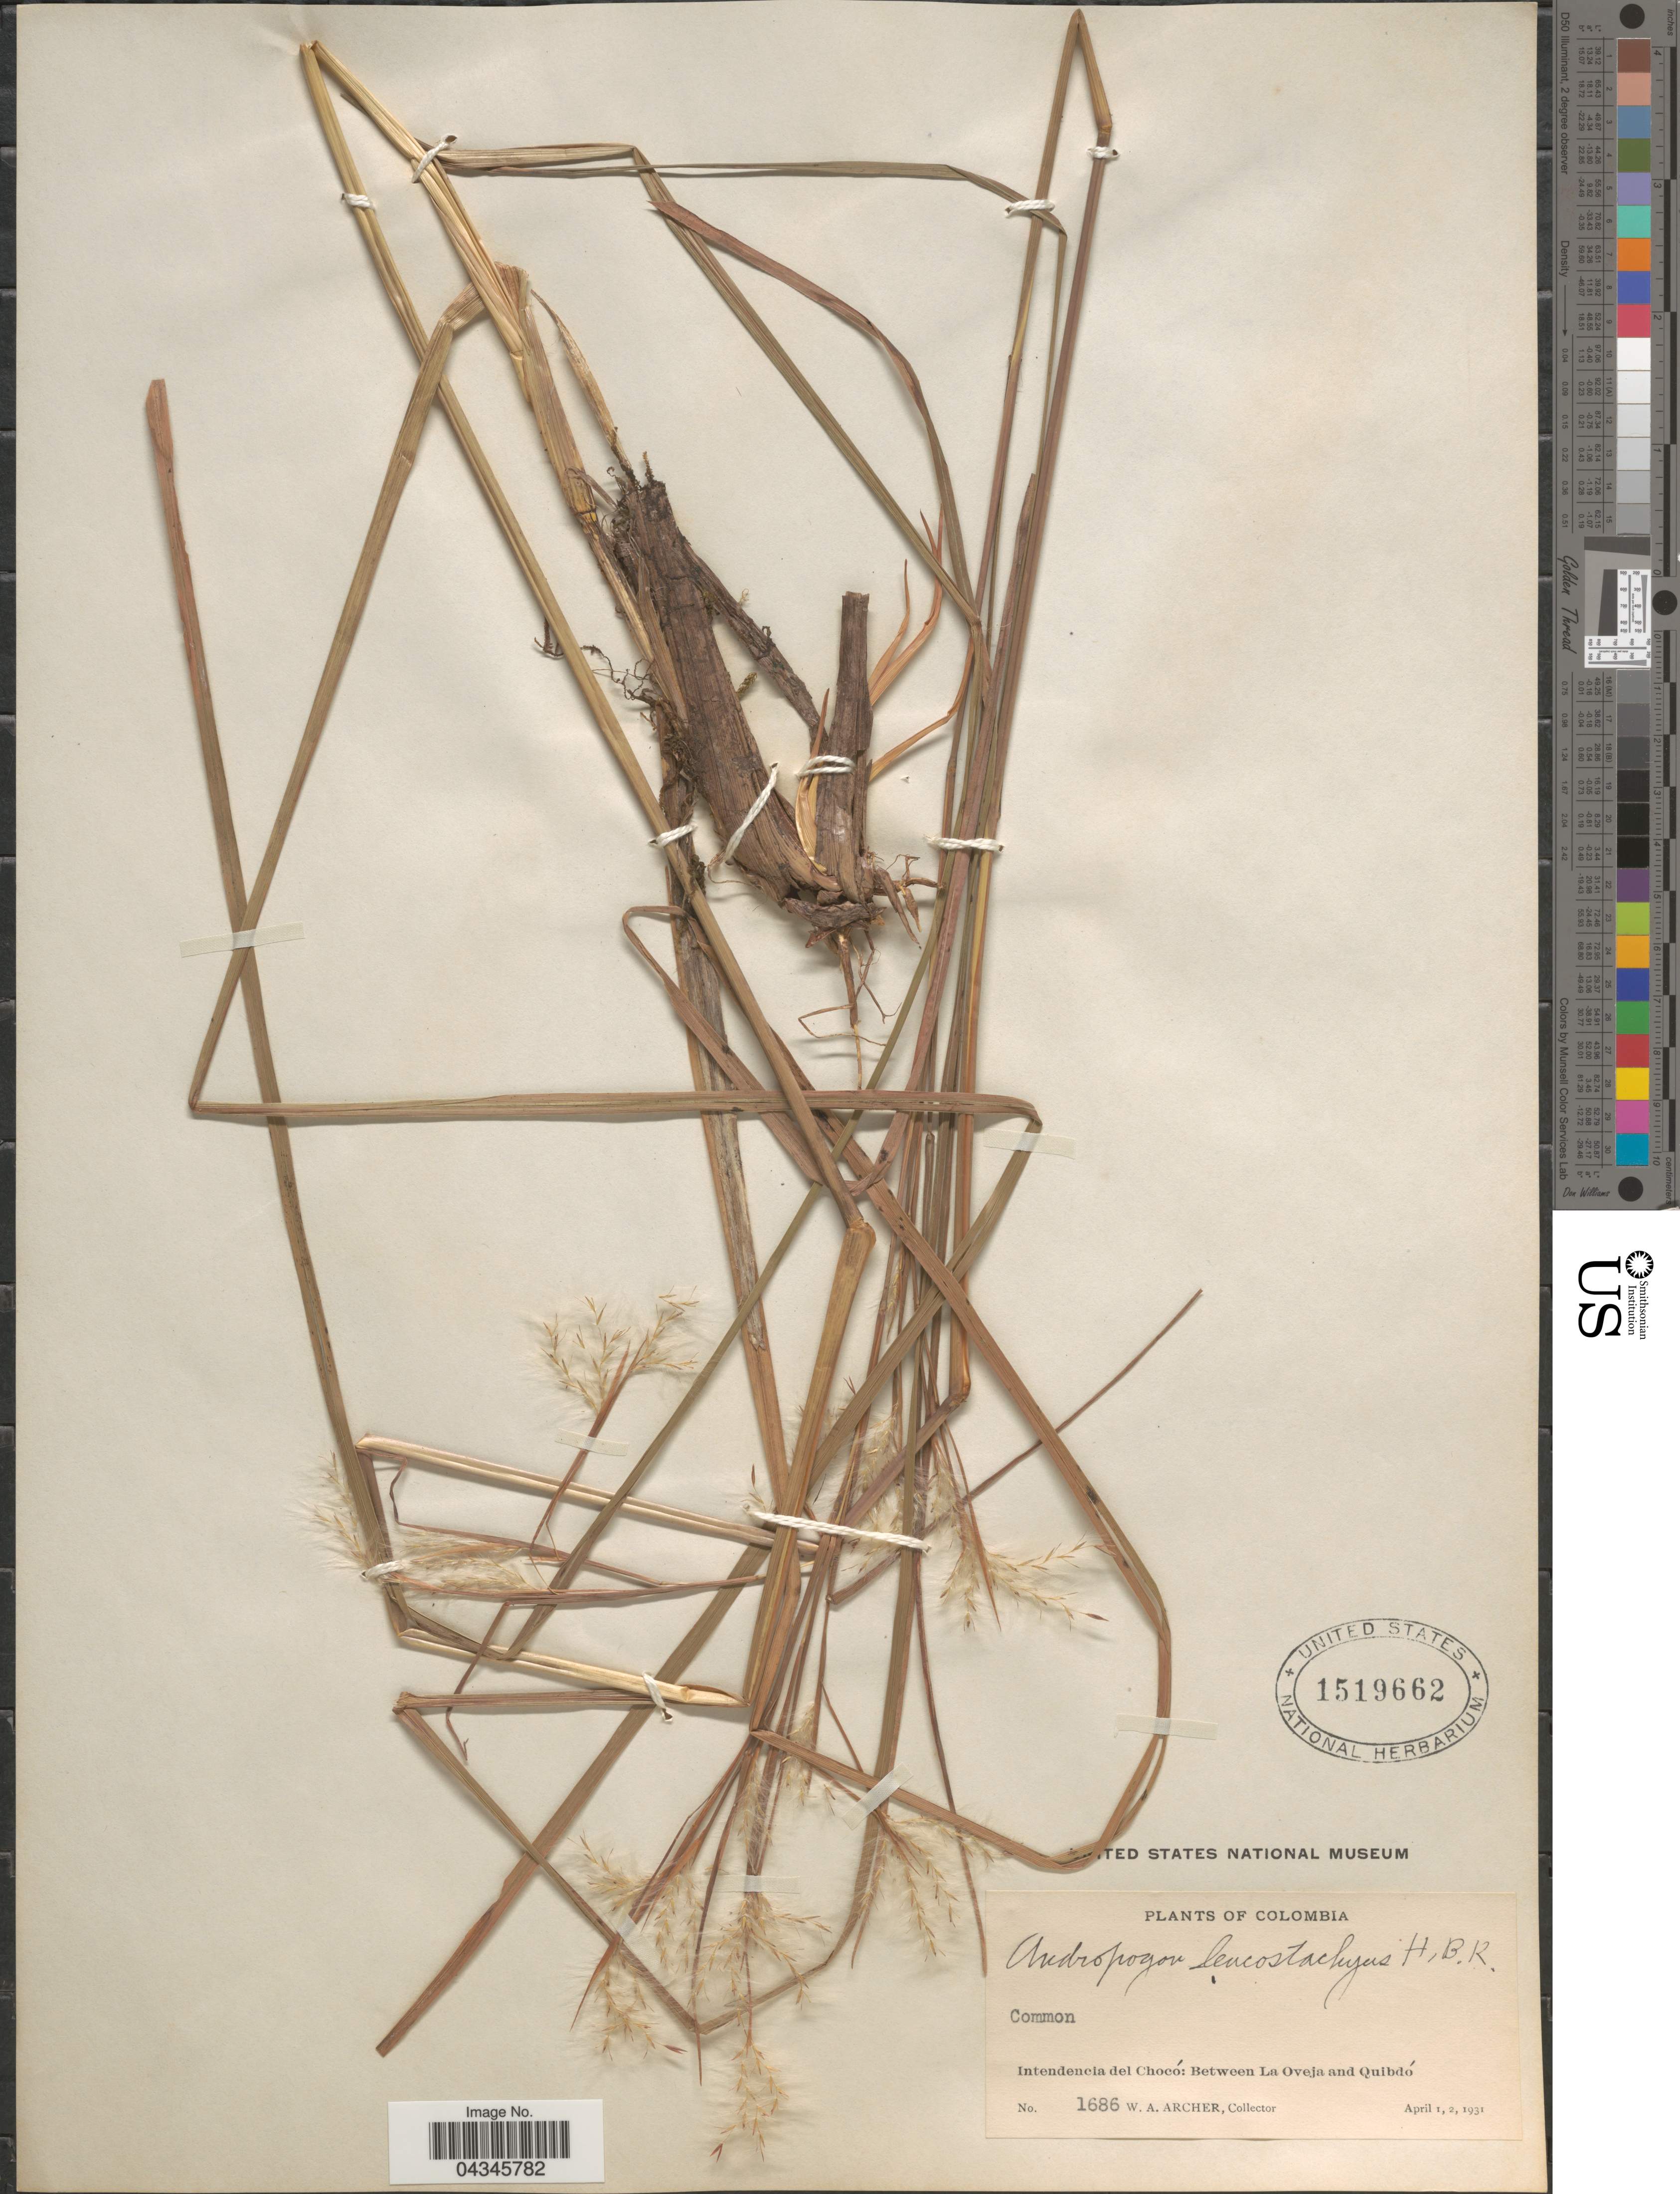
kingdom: Plantae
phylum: Tracheophyta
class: Liliopsida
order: Poales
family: Poaceae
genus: Andropogon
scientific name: Andropogon leucostachyus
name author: Kunth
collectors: W. Archer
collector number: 1686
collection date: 1931-04-01/1931-04-02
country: Colombia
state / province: Chocó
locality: Intendencia del Chocó: Between La Oveja and Quibdó.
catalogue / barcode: US 1519662